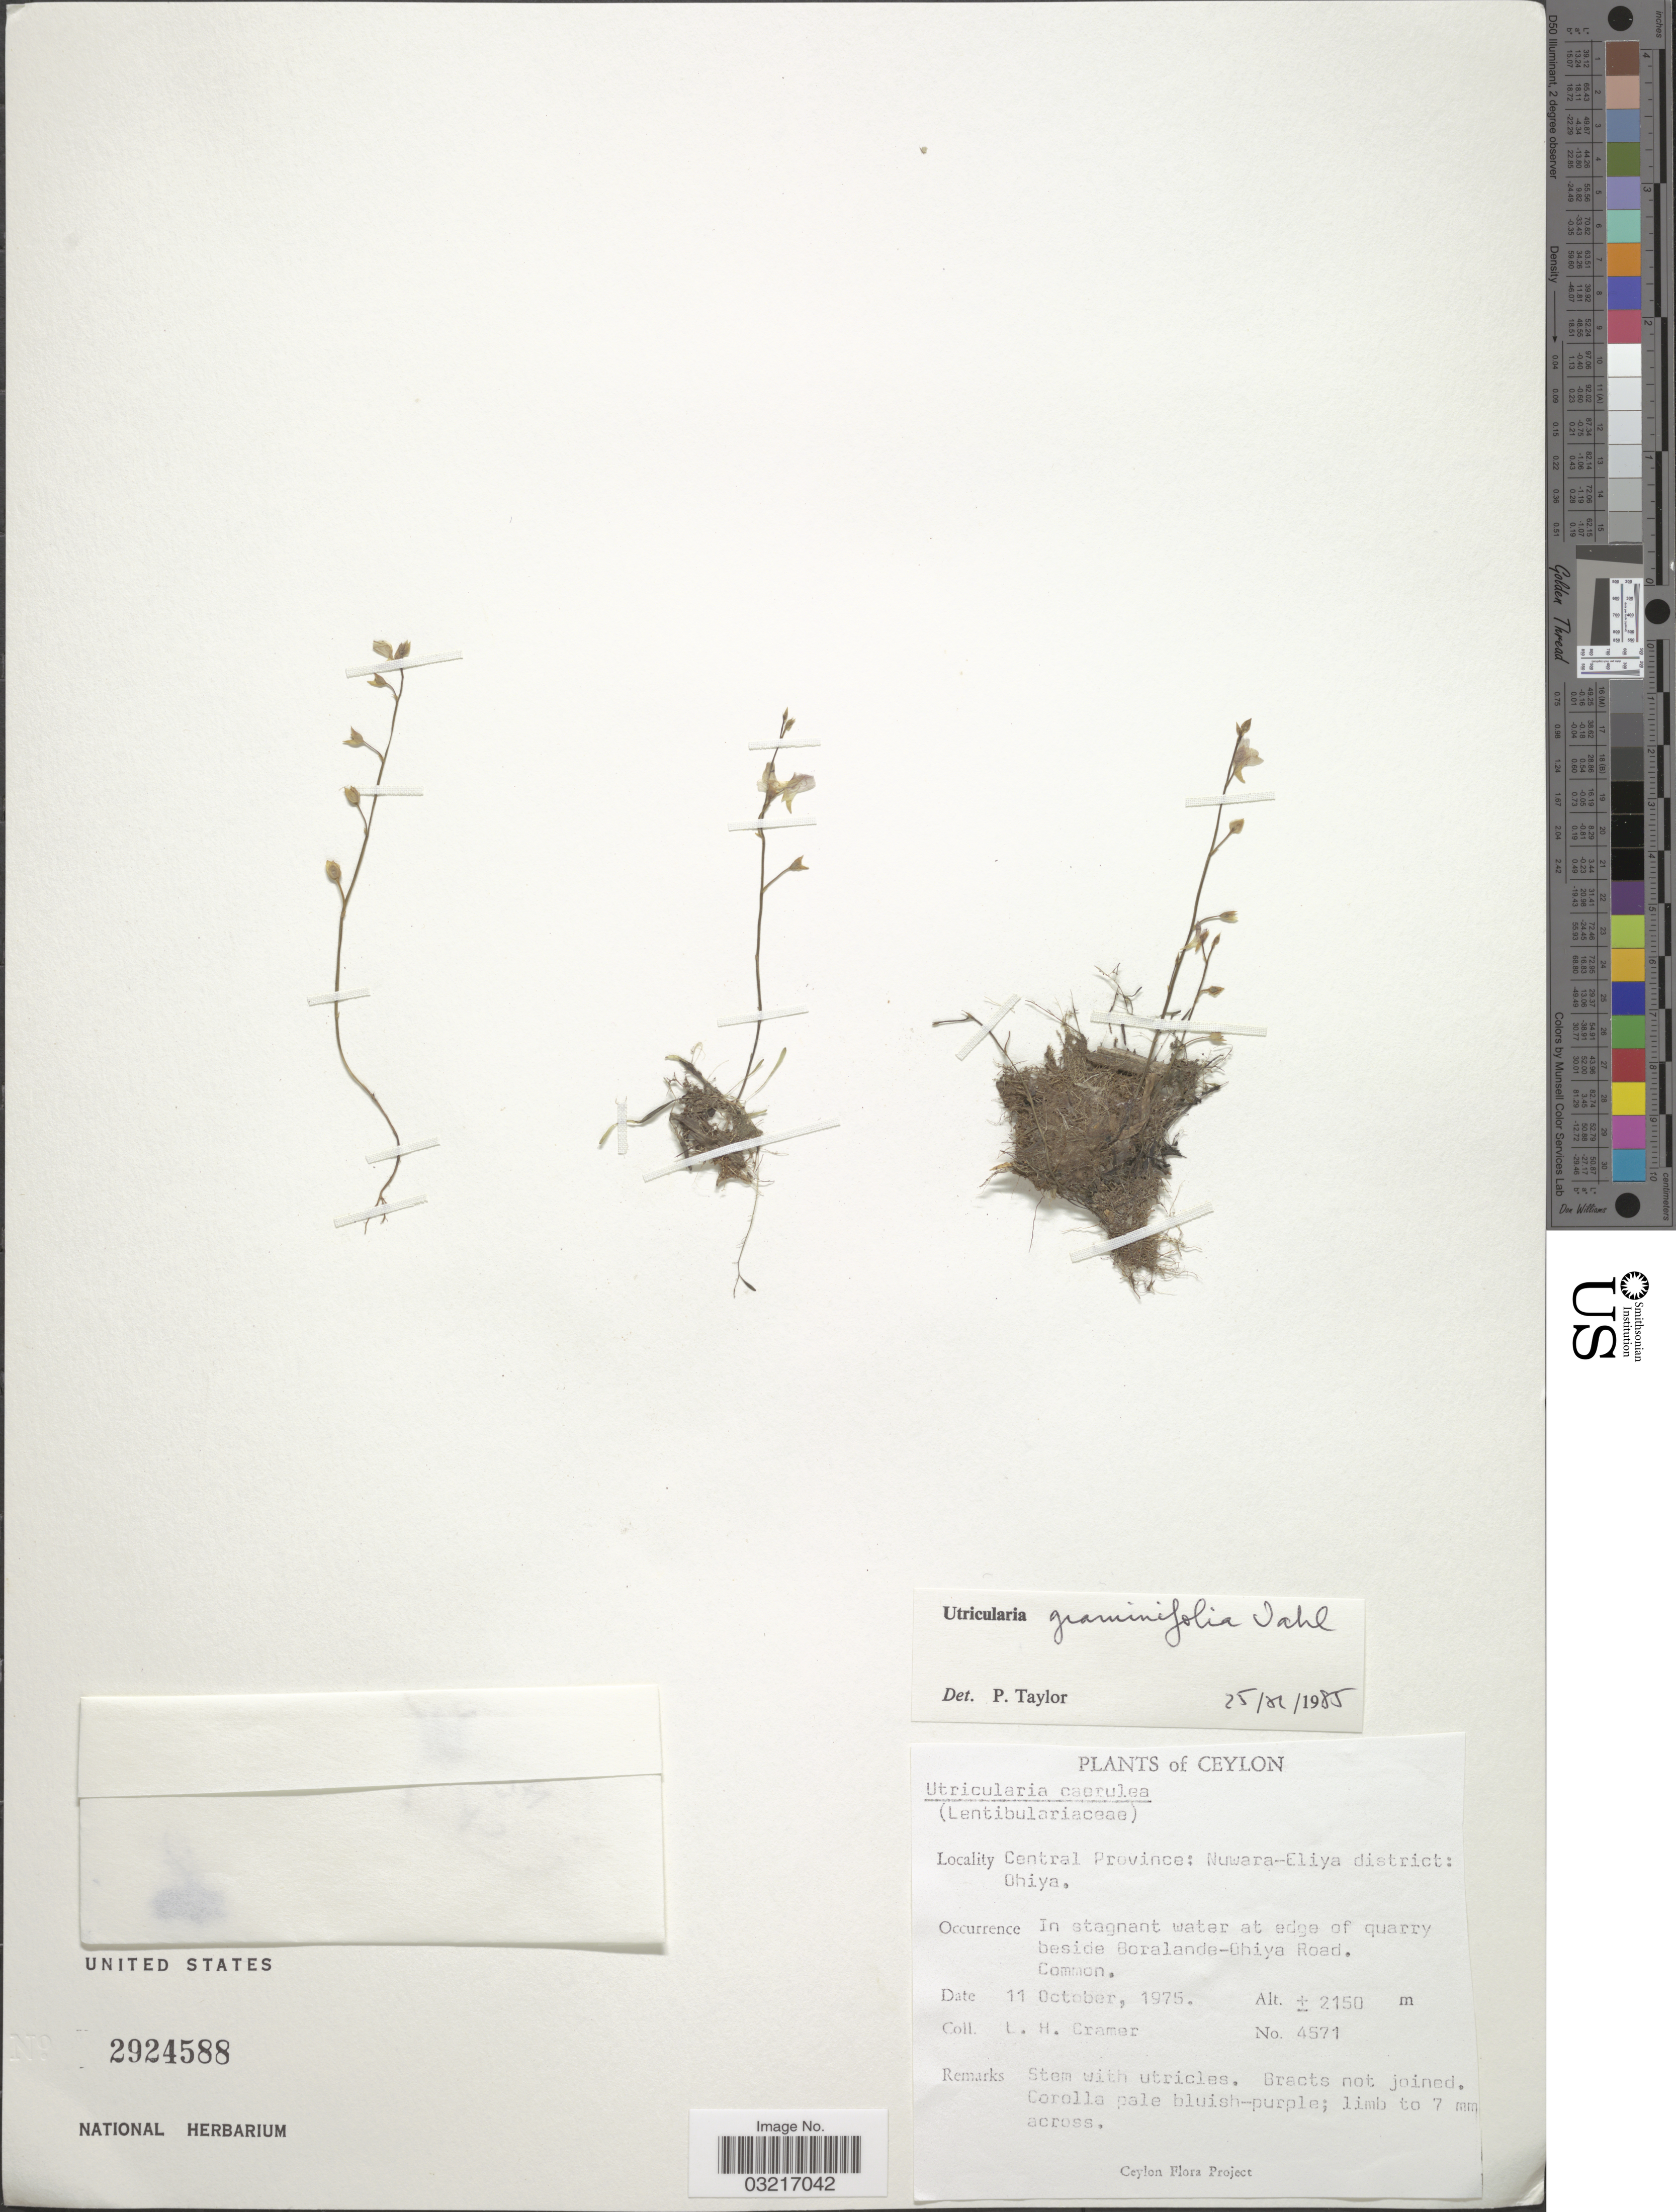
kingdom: Plantae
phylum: Tracheophyta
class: Magnoliopsida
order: Lamiales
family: Lentibulariaceae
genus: Utricularia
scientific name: Utricularia graminifolia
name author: Vahl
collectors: L. H. Cramer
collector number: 4571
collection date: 1975-10-11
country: Sri Lanka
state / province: Central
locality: Ceylon, Nuwara-Eliya district: Ohiya, In stagnant water at edge of quarry beside Boralande-Ghiya Road.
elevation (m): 2150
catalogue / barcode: US 2924588